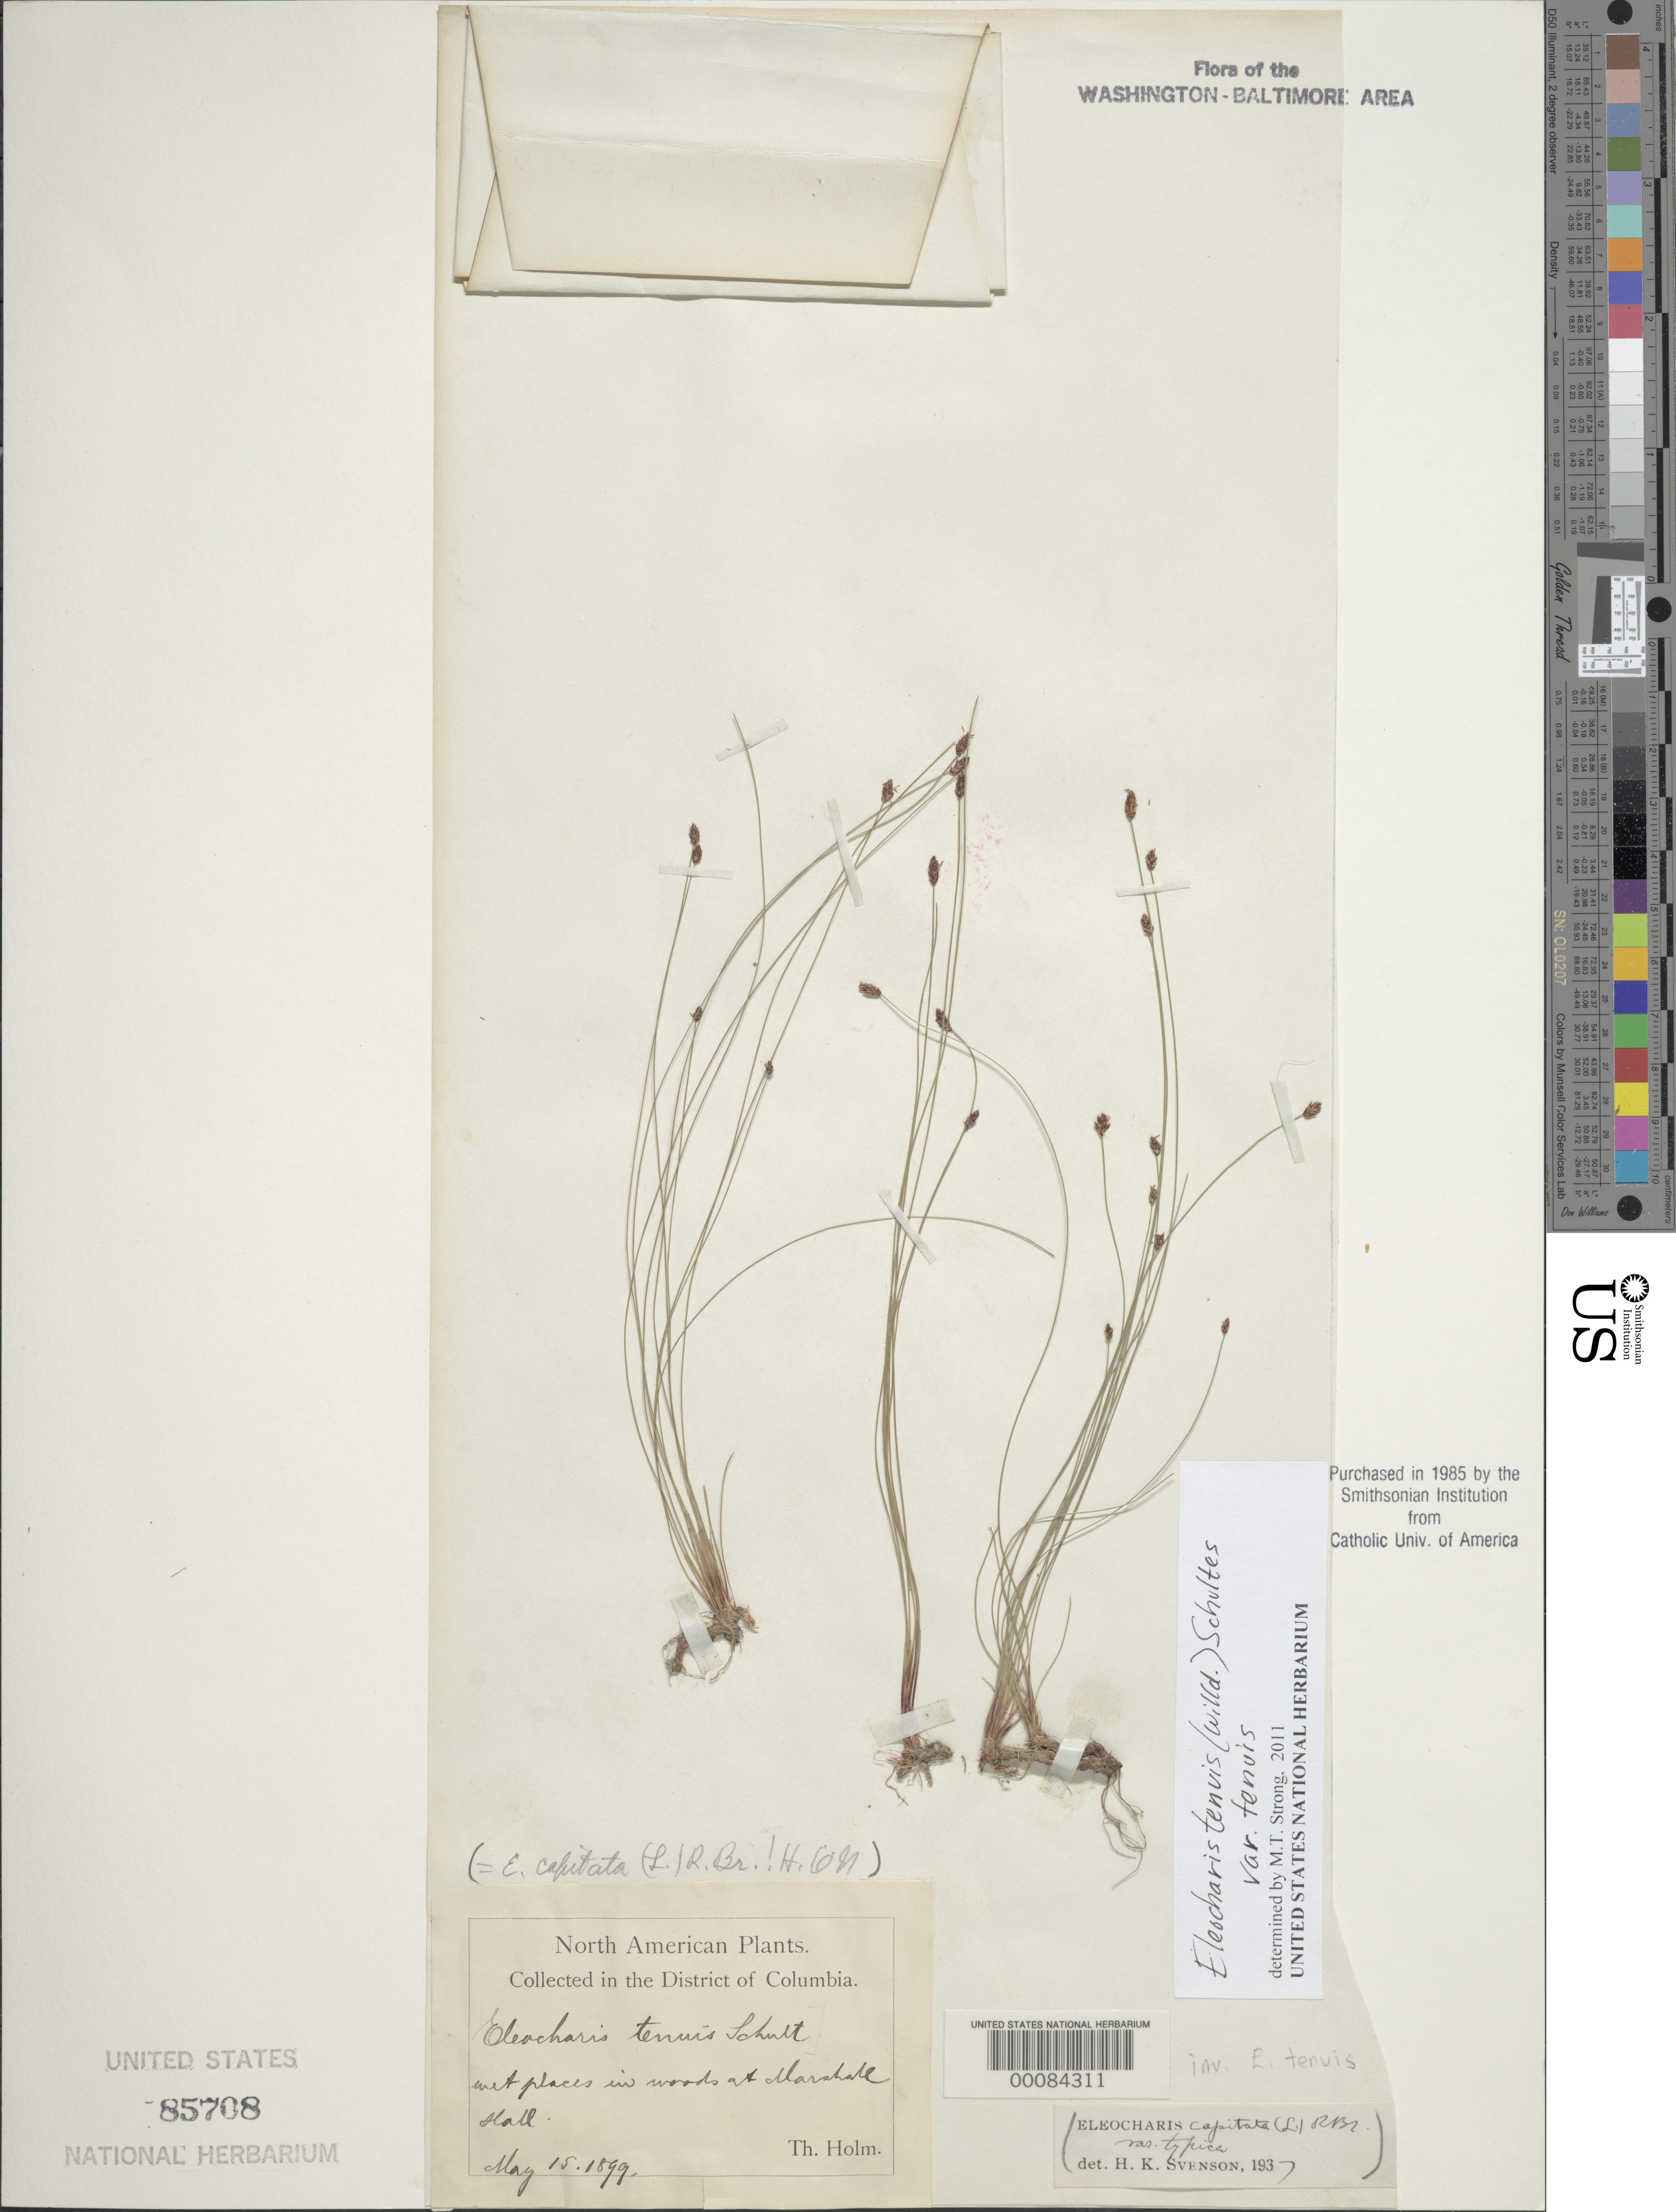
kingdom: Plantae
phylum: Tracheophyta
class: Liliopsida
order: Poales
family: Cyperaceae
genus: Eleocharis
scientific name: Eleocharis tenuis var. tenuis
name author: (Willd.) Schult.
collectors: T. Holm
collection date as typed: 15 May 1899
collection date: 1899-05-15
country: United States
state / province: Maryland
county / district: Charles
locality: Marshall Hall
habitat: Wet woods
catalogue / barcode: US 85708